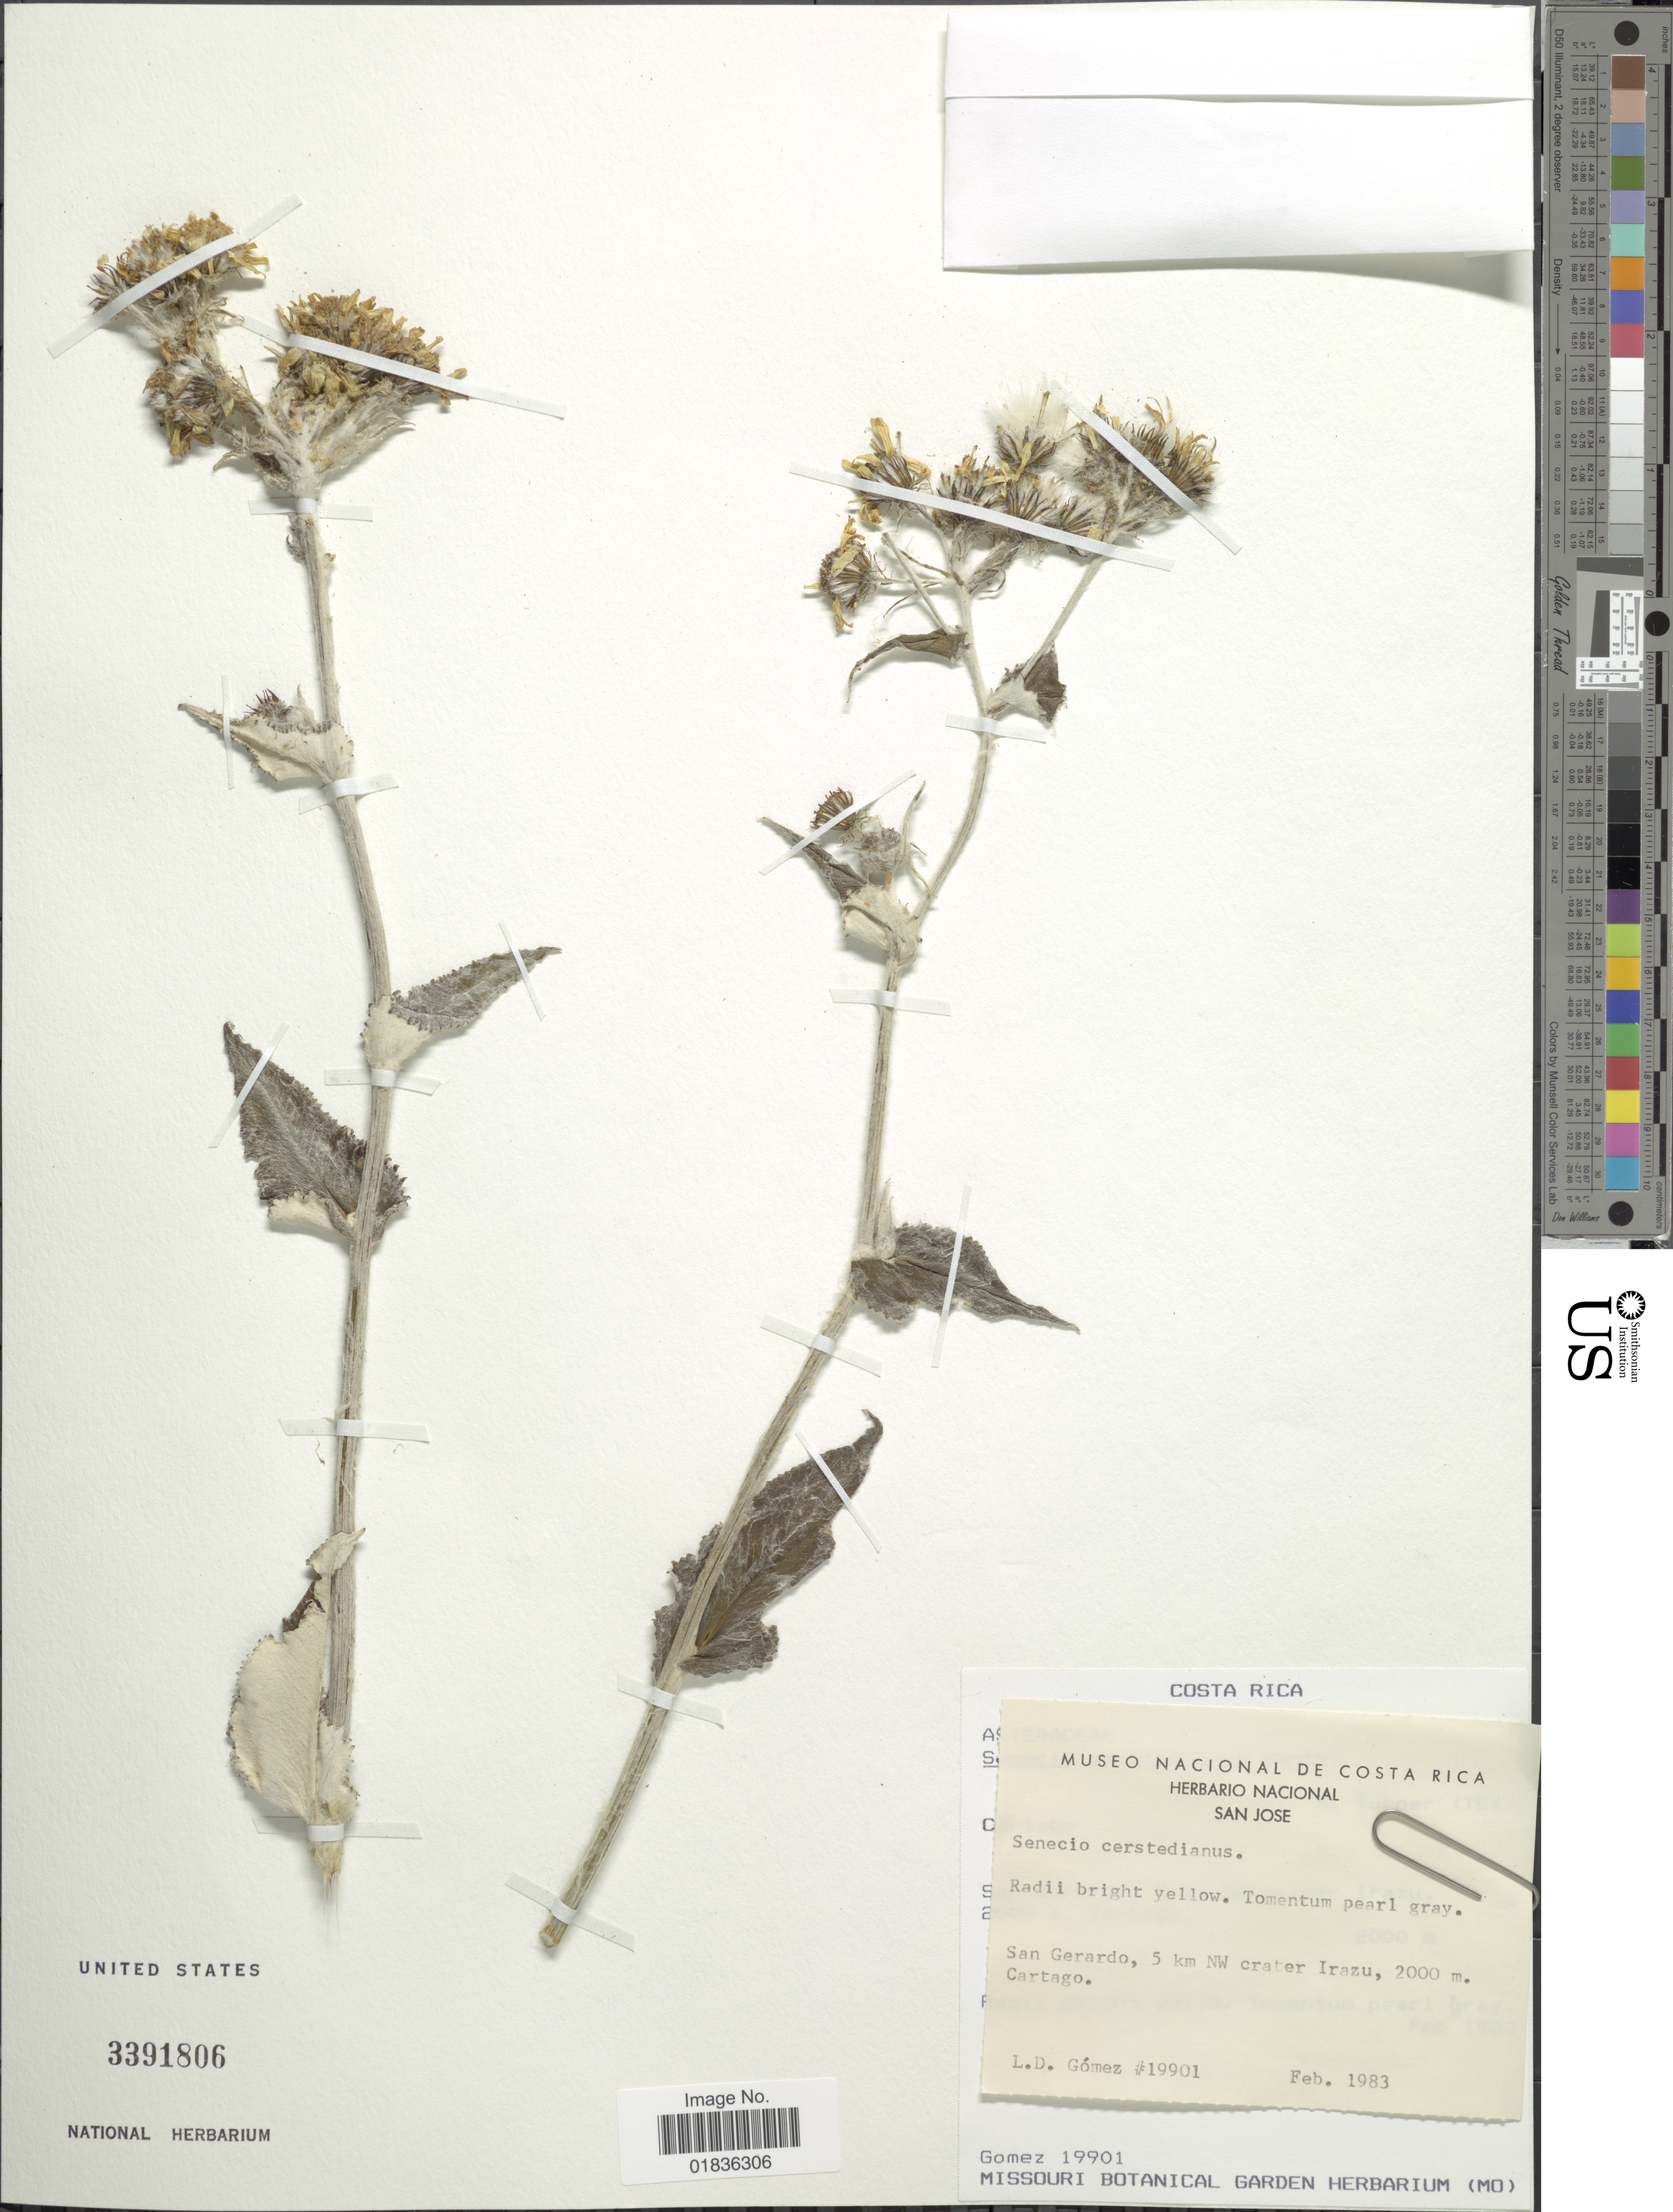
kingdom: Plantae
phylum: Tracheophyta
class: Magnoliopsida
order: Asterales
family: Asteraceae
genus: Senecio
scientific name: Senecio oerstedianus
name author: Benth.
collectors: L. Gomez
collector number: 19901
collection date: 1983-02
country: Costa Rica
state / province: Cartago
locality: San Gerardo, 5 km NW crater Irazu.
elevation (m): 2000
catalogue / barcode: US 3391806